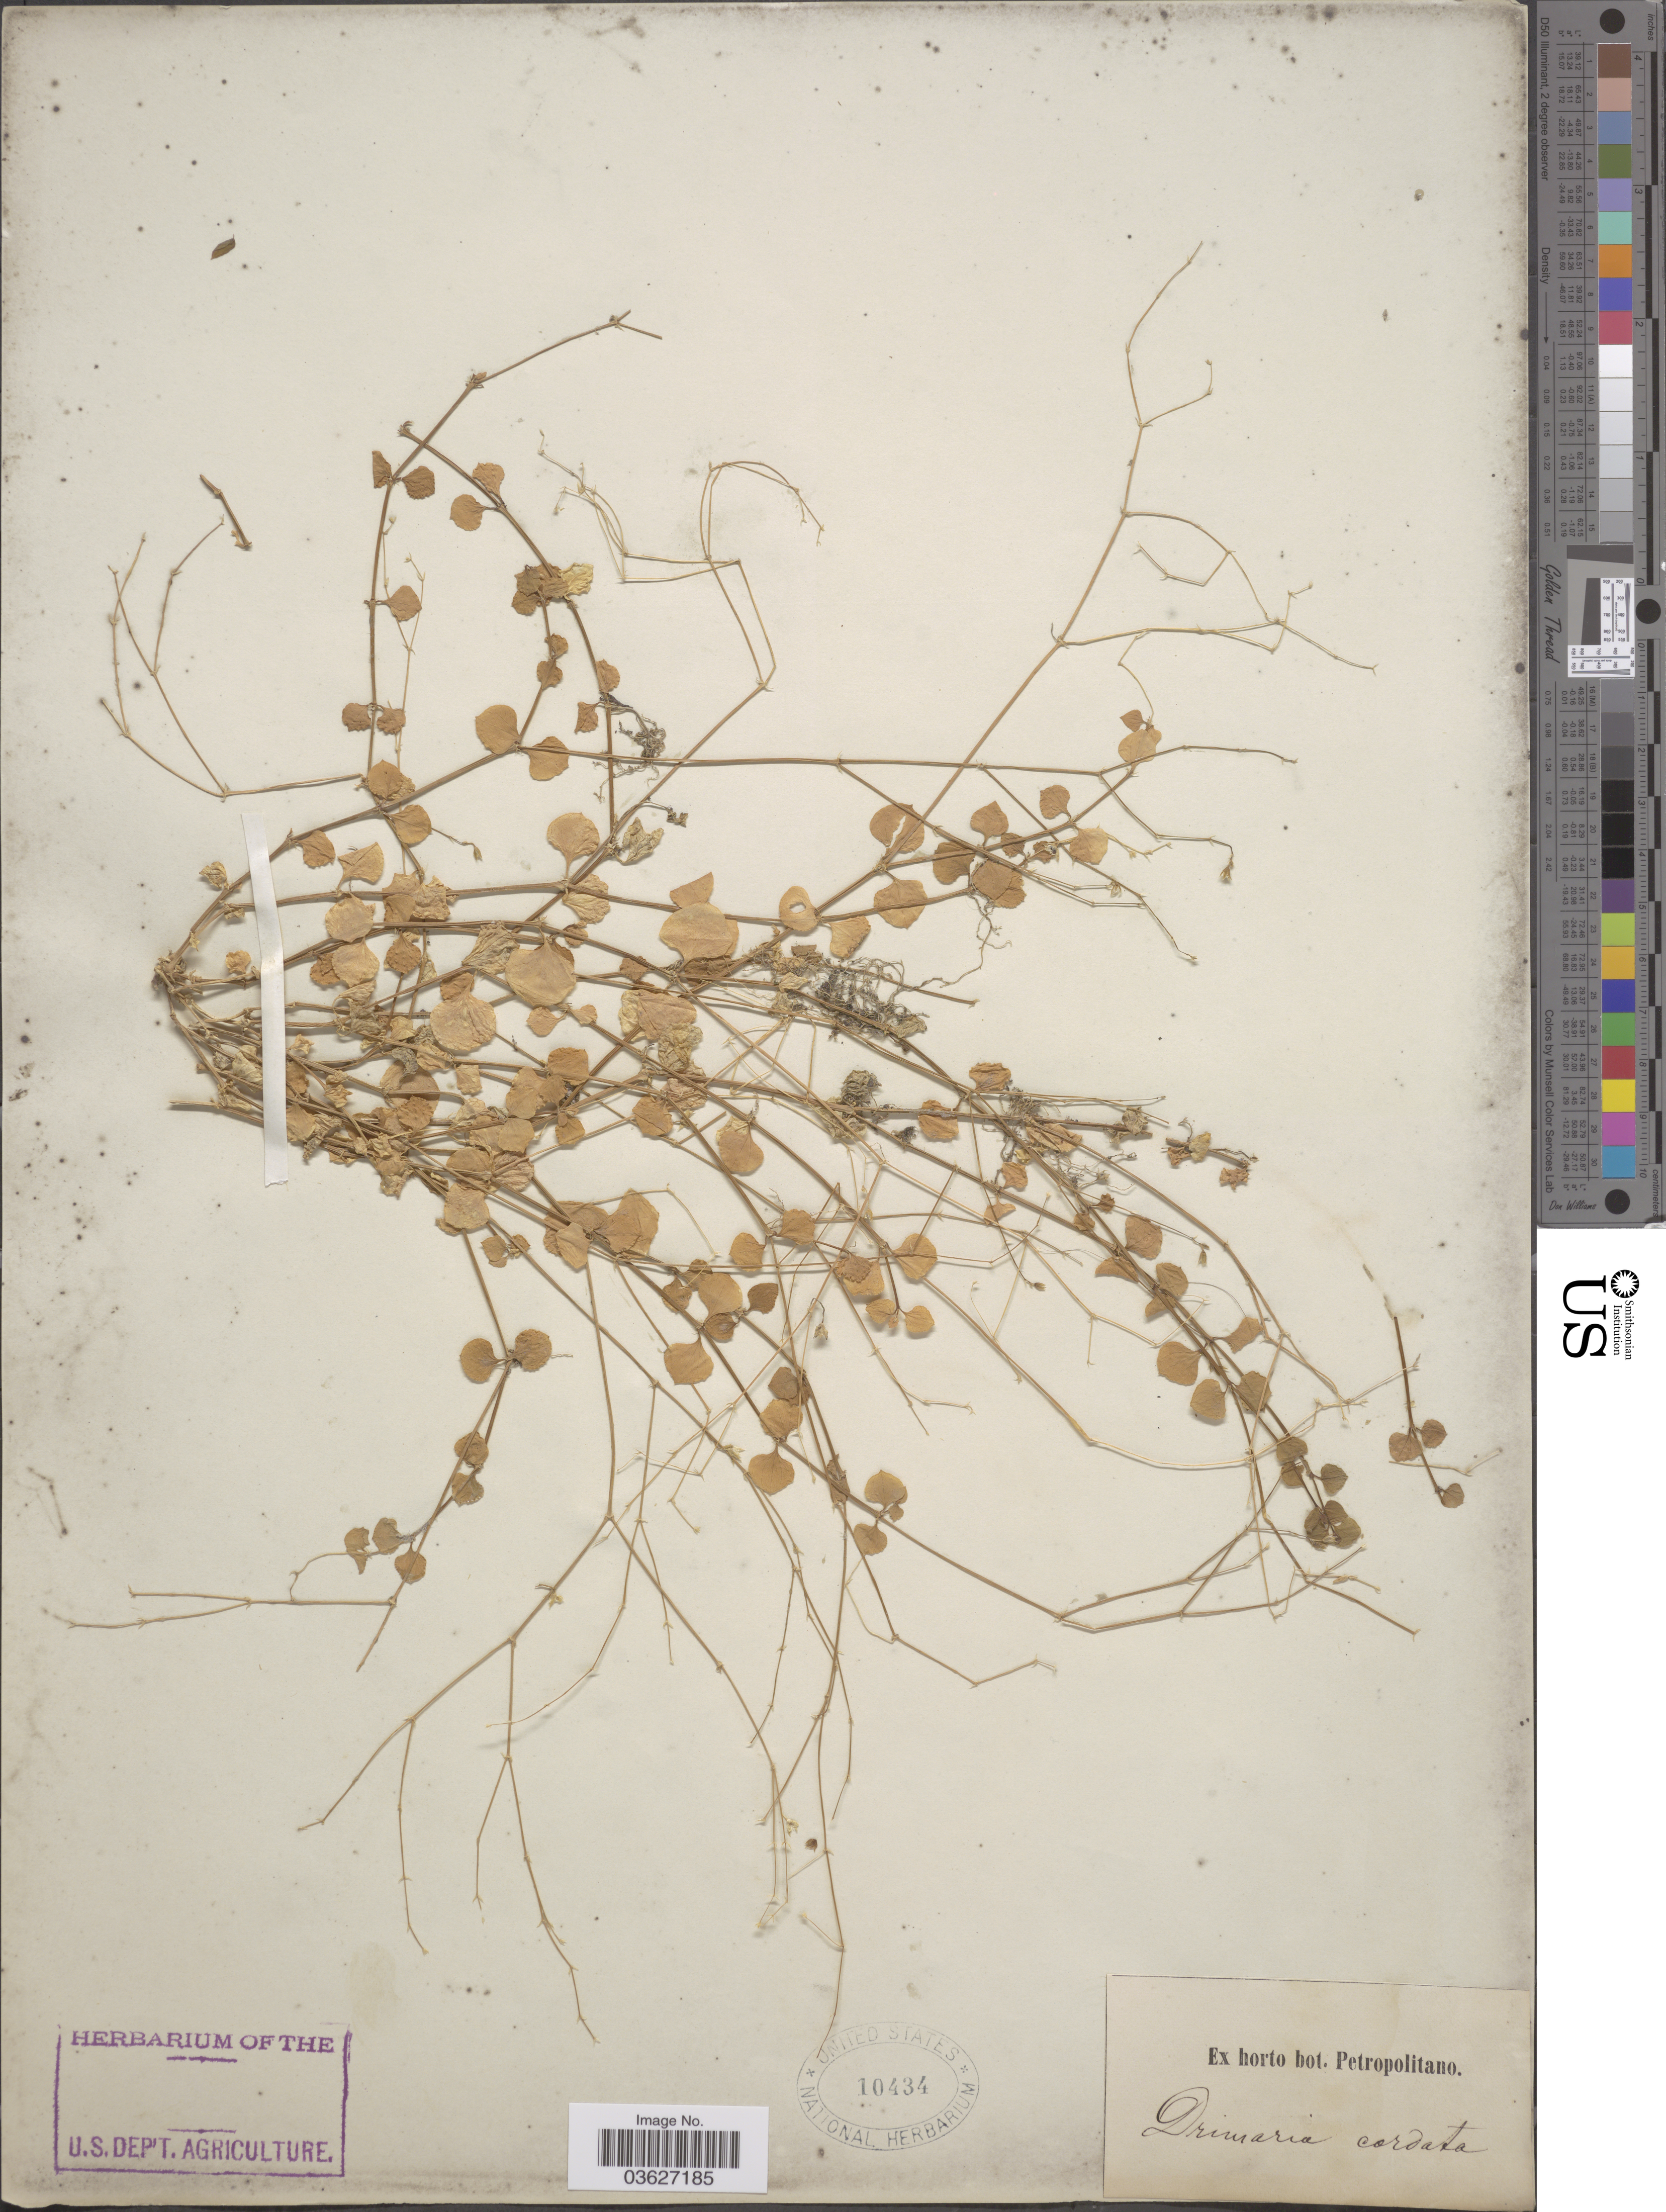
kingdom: Plantae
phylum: Tracheophyta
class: Magnoliopsida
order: Caryophyllales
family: Caryophyllaceae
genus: Drymaria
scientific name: Drymaria sp.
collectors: ex Horto Bot. Petropolitano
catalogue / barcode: US 10434